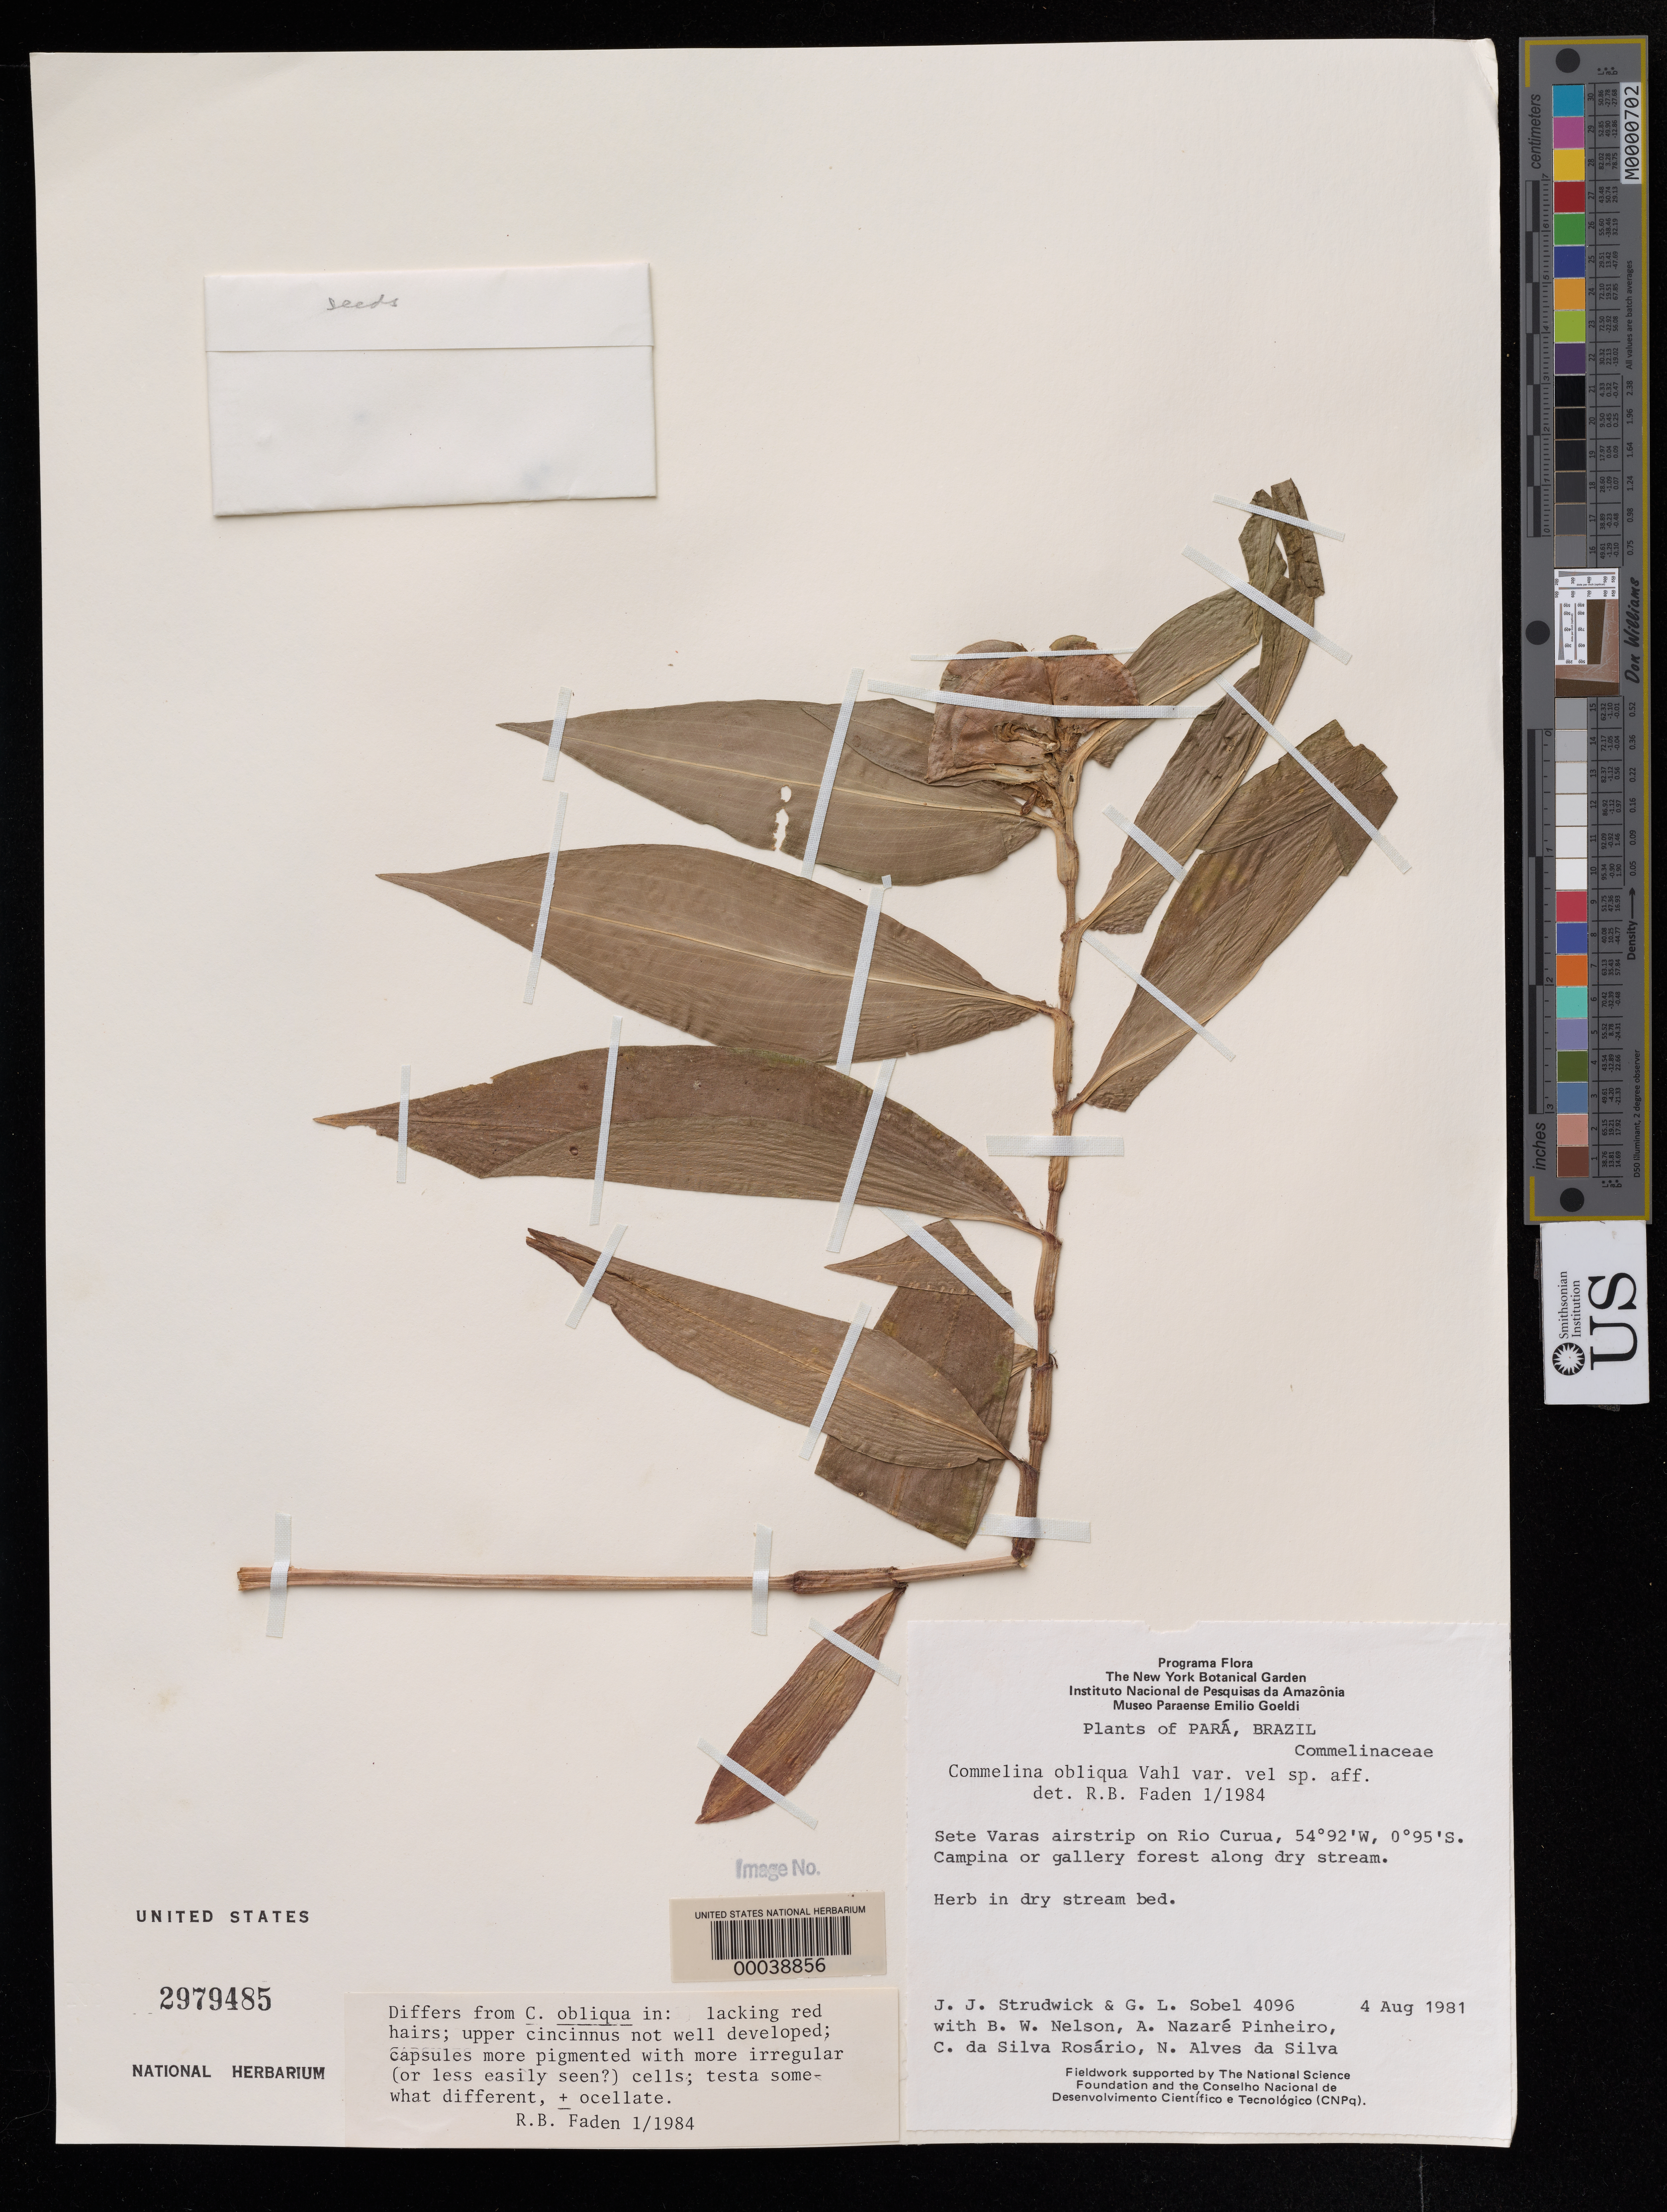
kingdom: Plantae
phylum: Tracheophyta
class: Liliopsida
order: Commelinales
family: Commelinaceae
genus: Commelina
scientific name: Commelina obliqua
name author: Vahl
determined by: Faden, Robert B., (US), Smithsonian Institution - National Museum of Natural History (UNITED STATES)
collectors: J. J. Strudwick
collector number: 4096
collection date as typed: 04 Aug 1981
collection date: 1981-08-04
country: Brazil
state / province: Pará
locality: Rio curua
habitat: Dry stream bed, gallery forest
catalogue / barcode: US 2979485